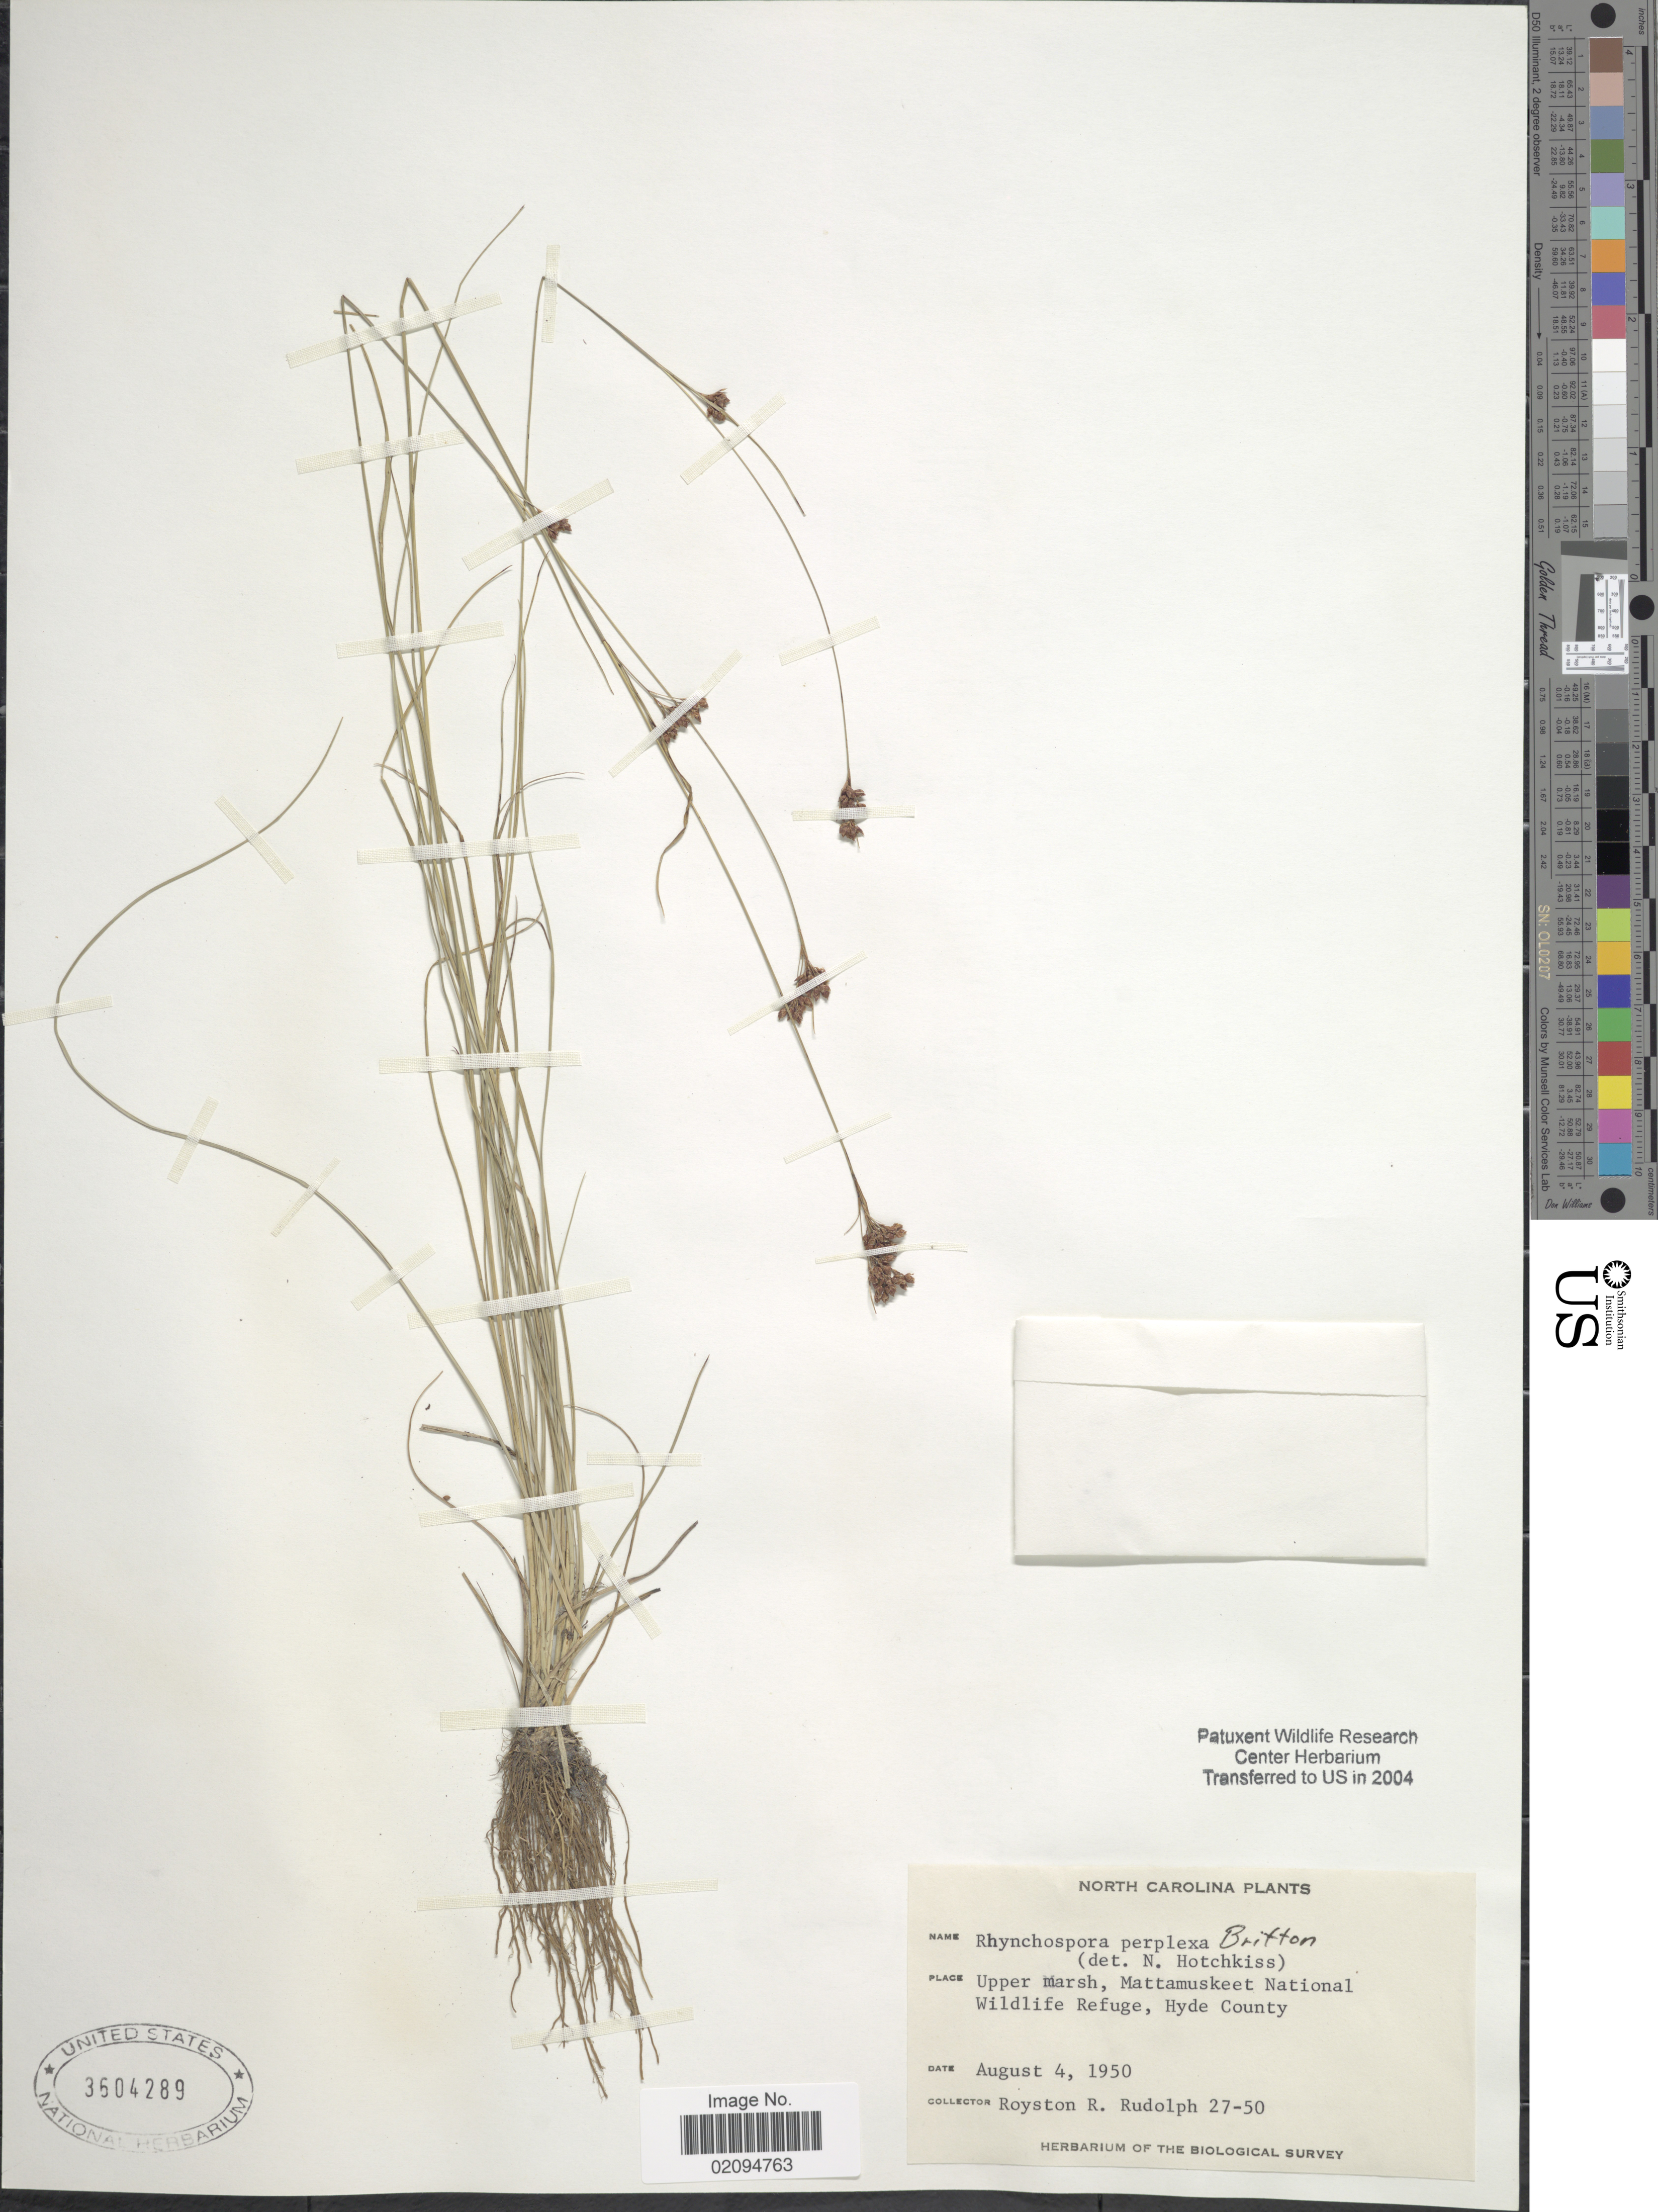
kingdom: Plantae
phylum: Tracheophyta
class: Liliopsida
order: Poales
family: Cyperaceae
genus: Rhynchospora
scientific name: Rhynchospora perplexa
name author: Britton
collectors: R. Rudolph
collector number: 27-50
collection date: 1950-08-04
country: United States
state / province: North Carolina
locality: Upper marsh, Mattamuskeet National Wildlife Refuge, Hyde County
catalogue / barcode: US 3604289